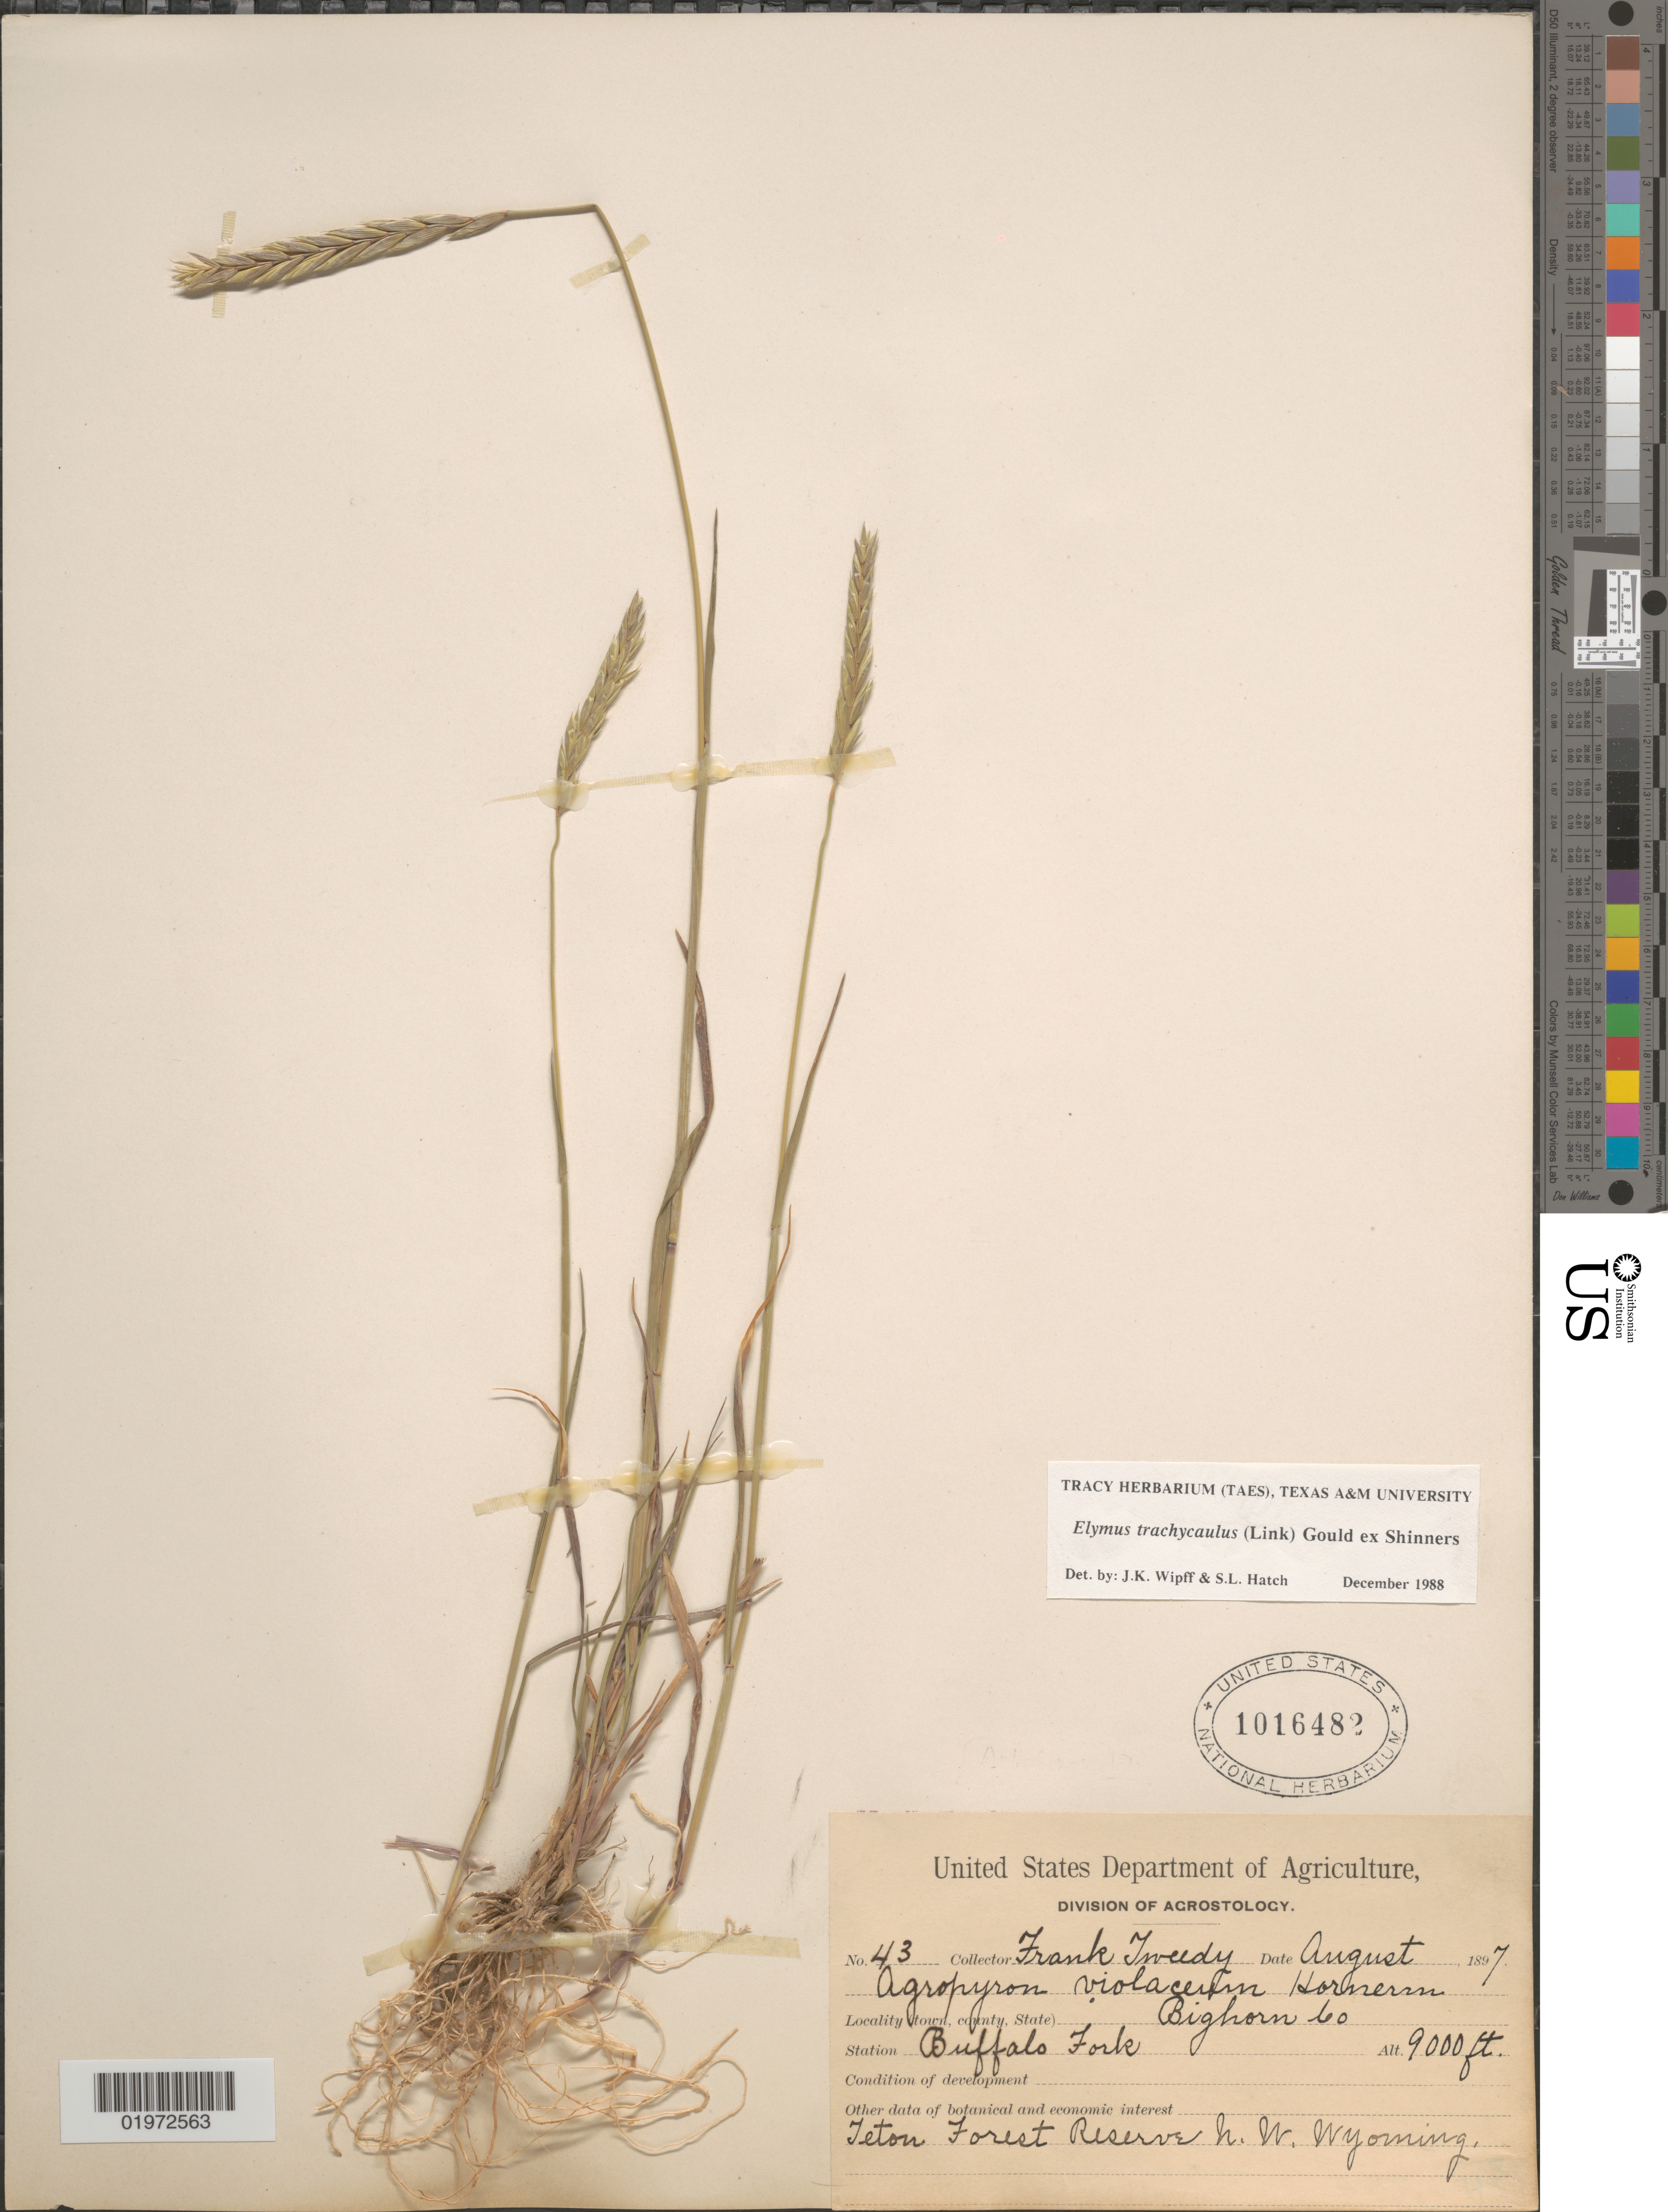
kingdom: Plantae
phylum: Tracheophyta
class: Liliopsida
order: Poales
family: Poaceae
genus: Elymus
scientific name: Elymus trachycaulus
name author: (Link) Gould ex Shinners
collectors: F. Tweedy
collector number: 43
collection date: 1897-08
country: United States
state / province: Wyoming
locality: Bighorn Co. Station Buffalo Fork. Teton Forest Resere N.W. Wyoming.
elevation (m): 2743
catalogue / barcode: US 1016482